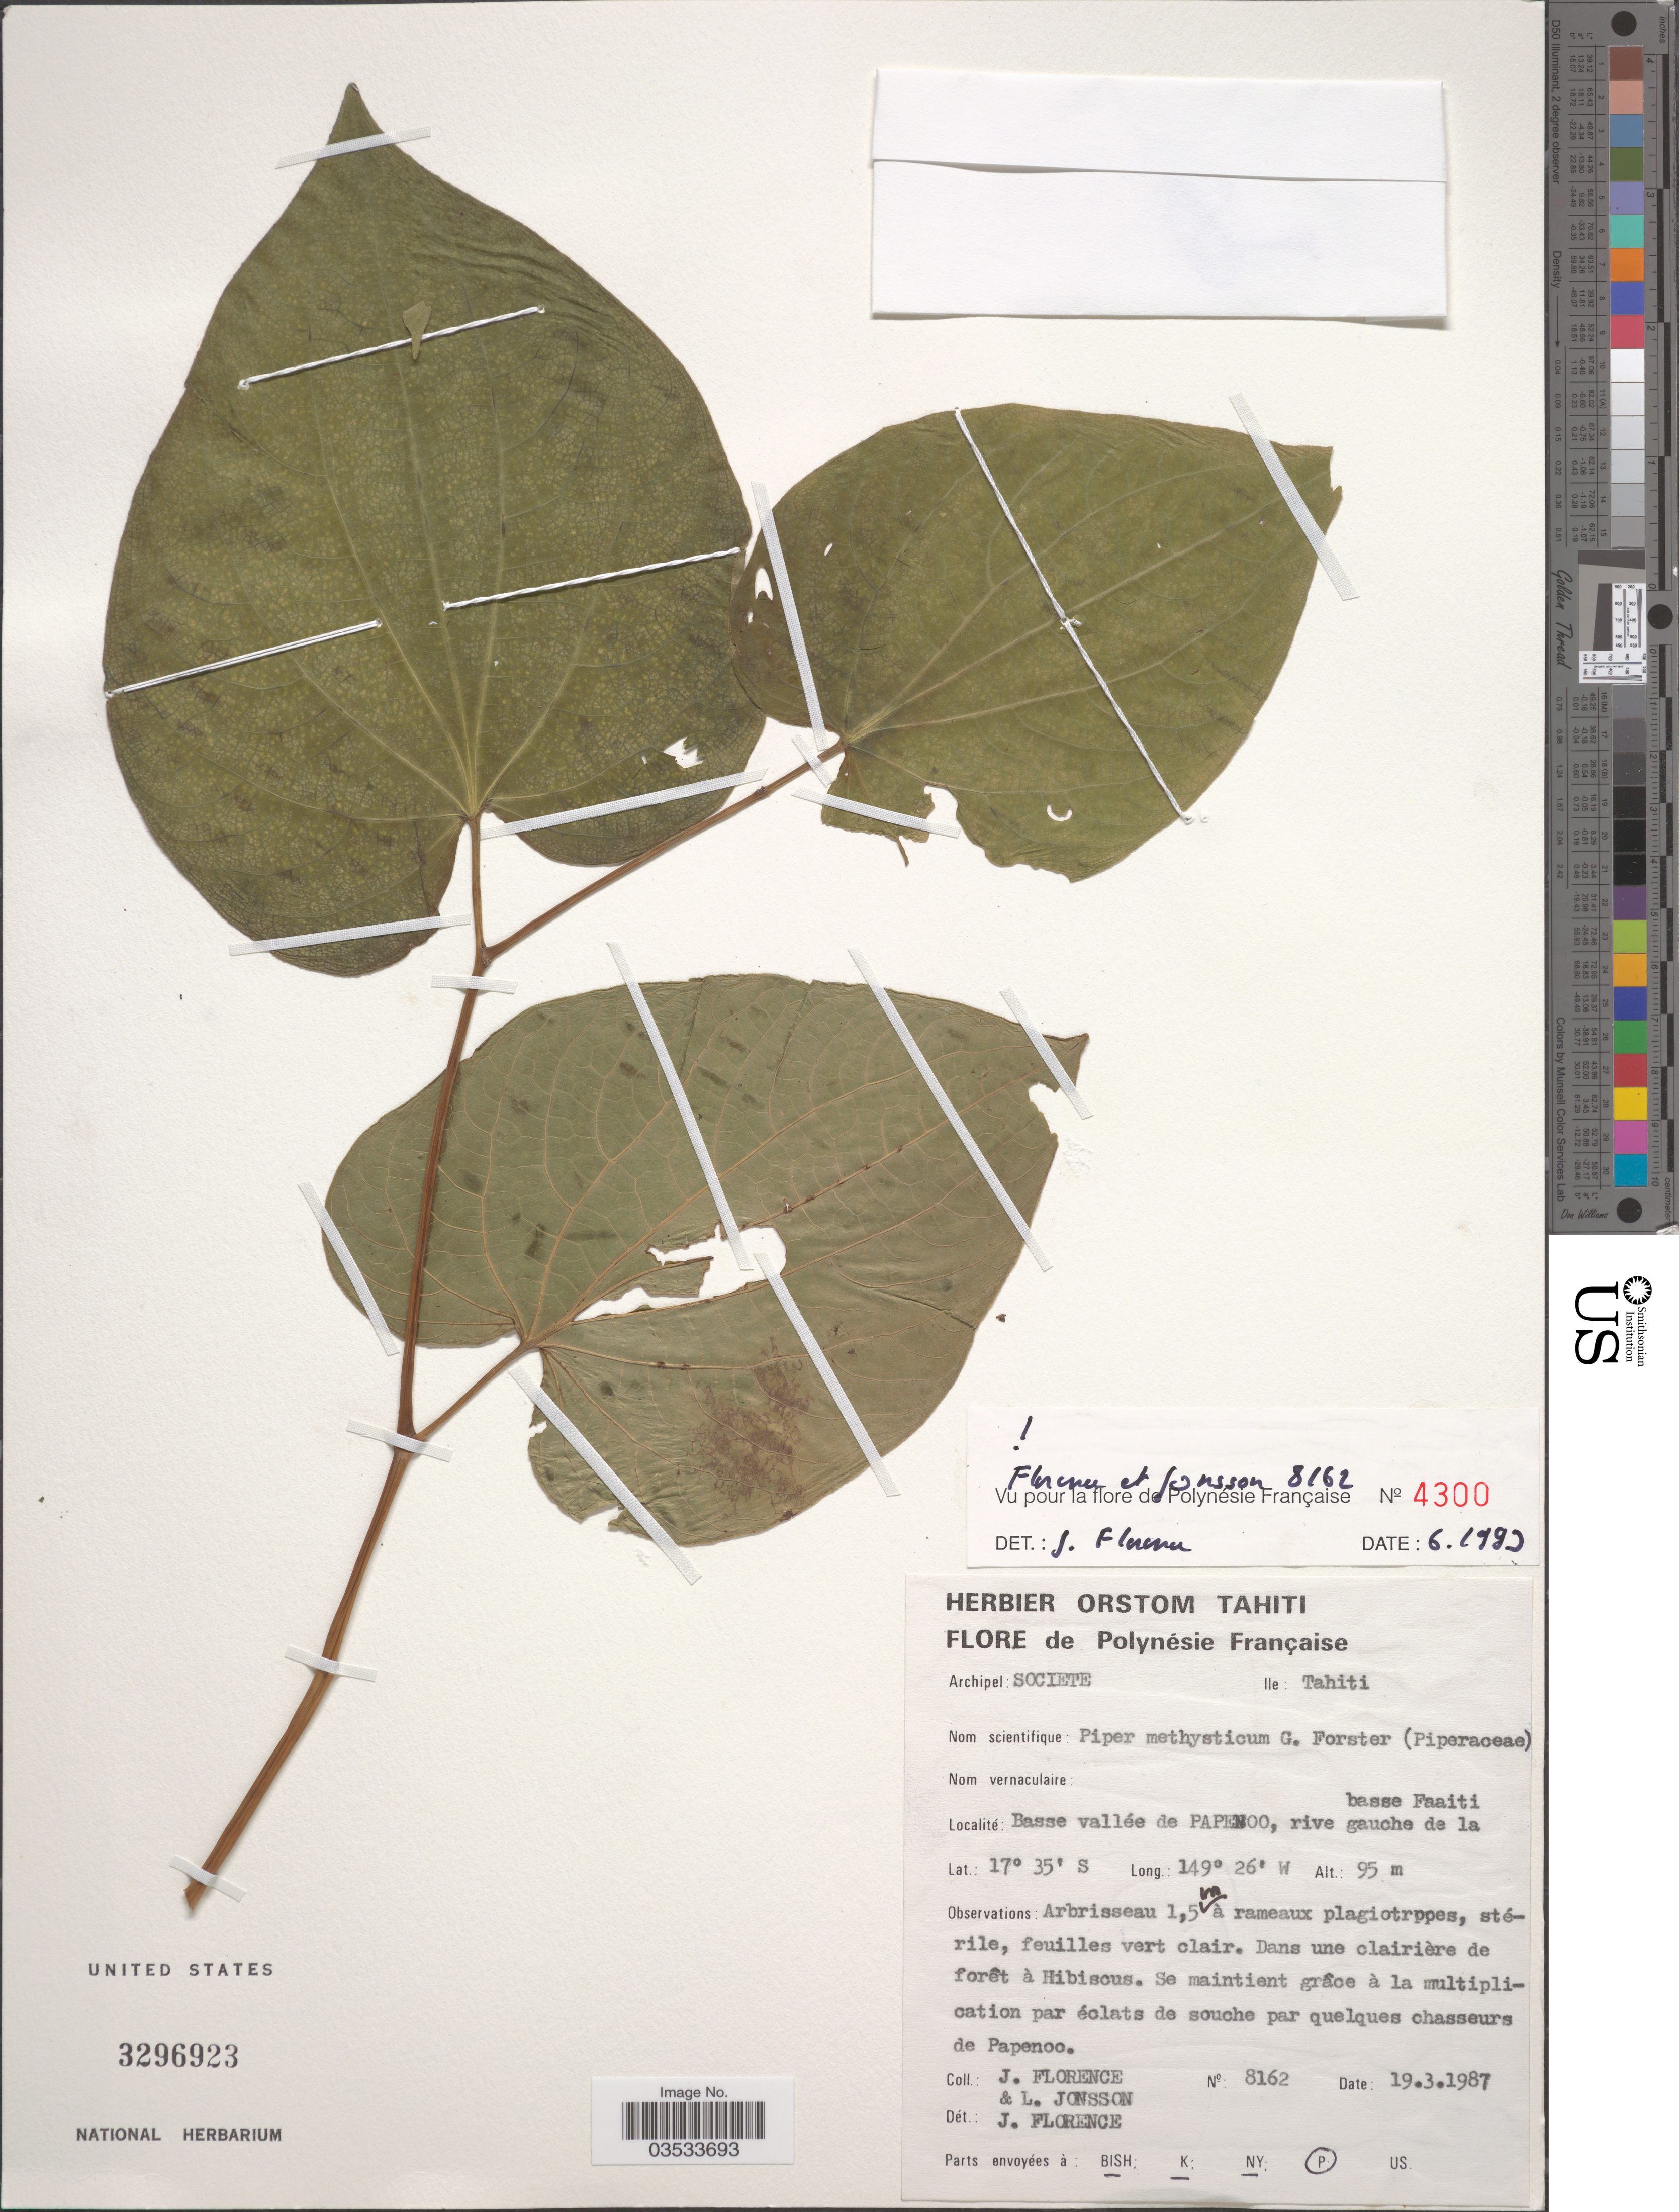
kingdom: Plantae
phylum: Tracheophyta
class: Magnoliopsida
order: Piperales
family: Piperaceae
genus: Piper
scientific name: Piper methysticum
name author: J.R. Forst. & G. Forst.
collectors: J. Florence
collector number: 8162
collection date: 1987-03-19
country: French Polynesia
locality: Archipel: Societe IIe: Tahiti. Basse vallée de Papenoo, rive gauche de la basse Faaiti.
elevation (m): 95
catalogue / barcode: US 3296923